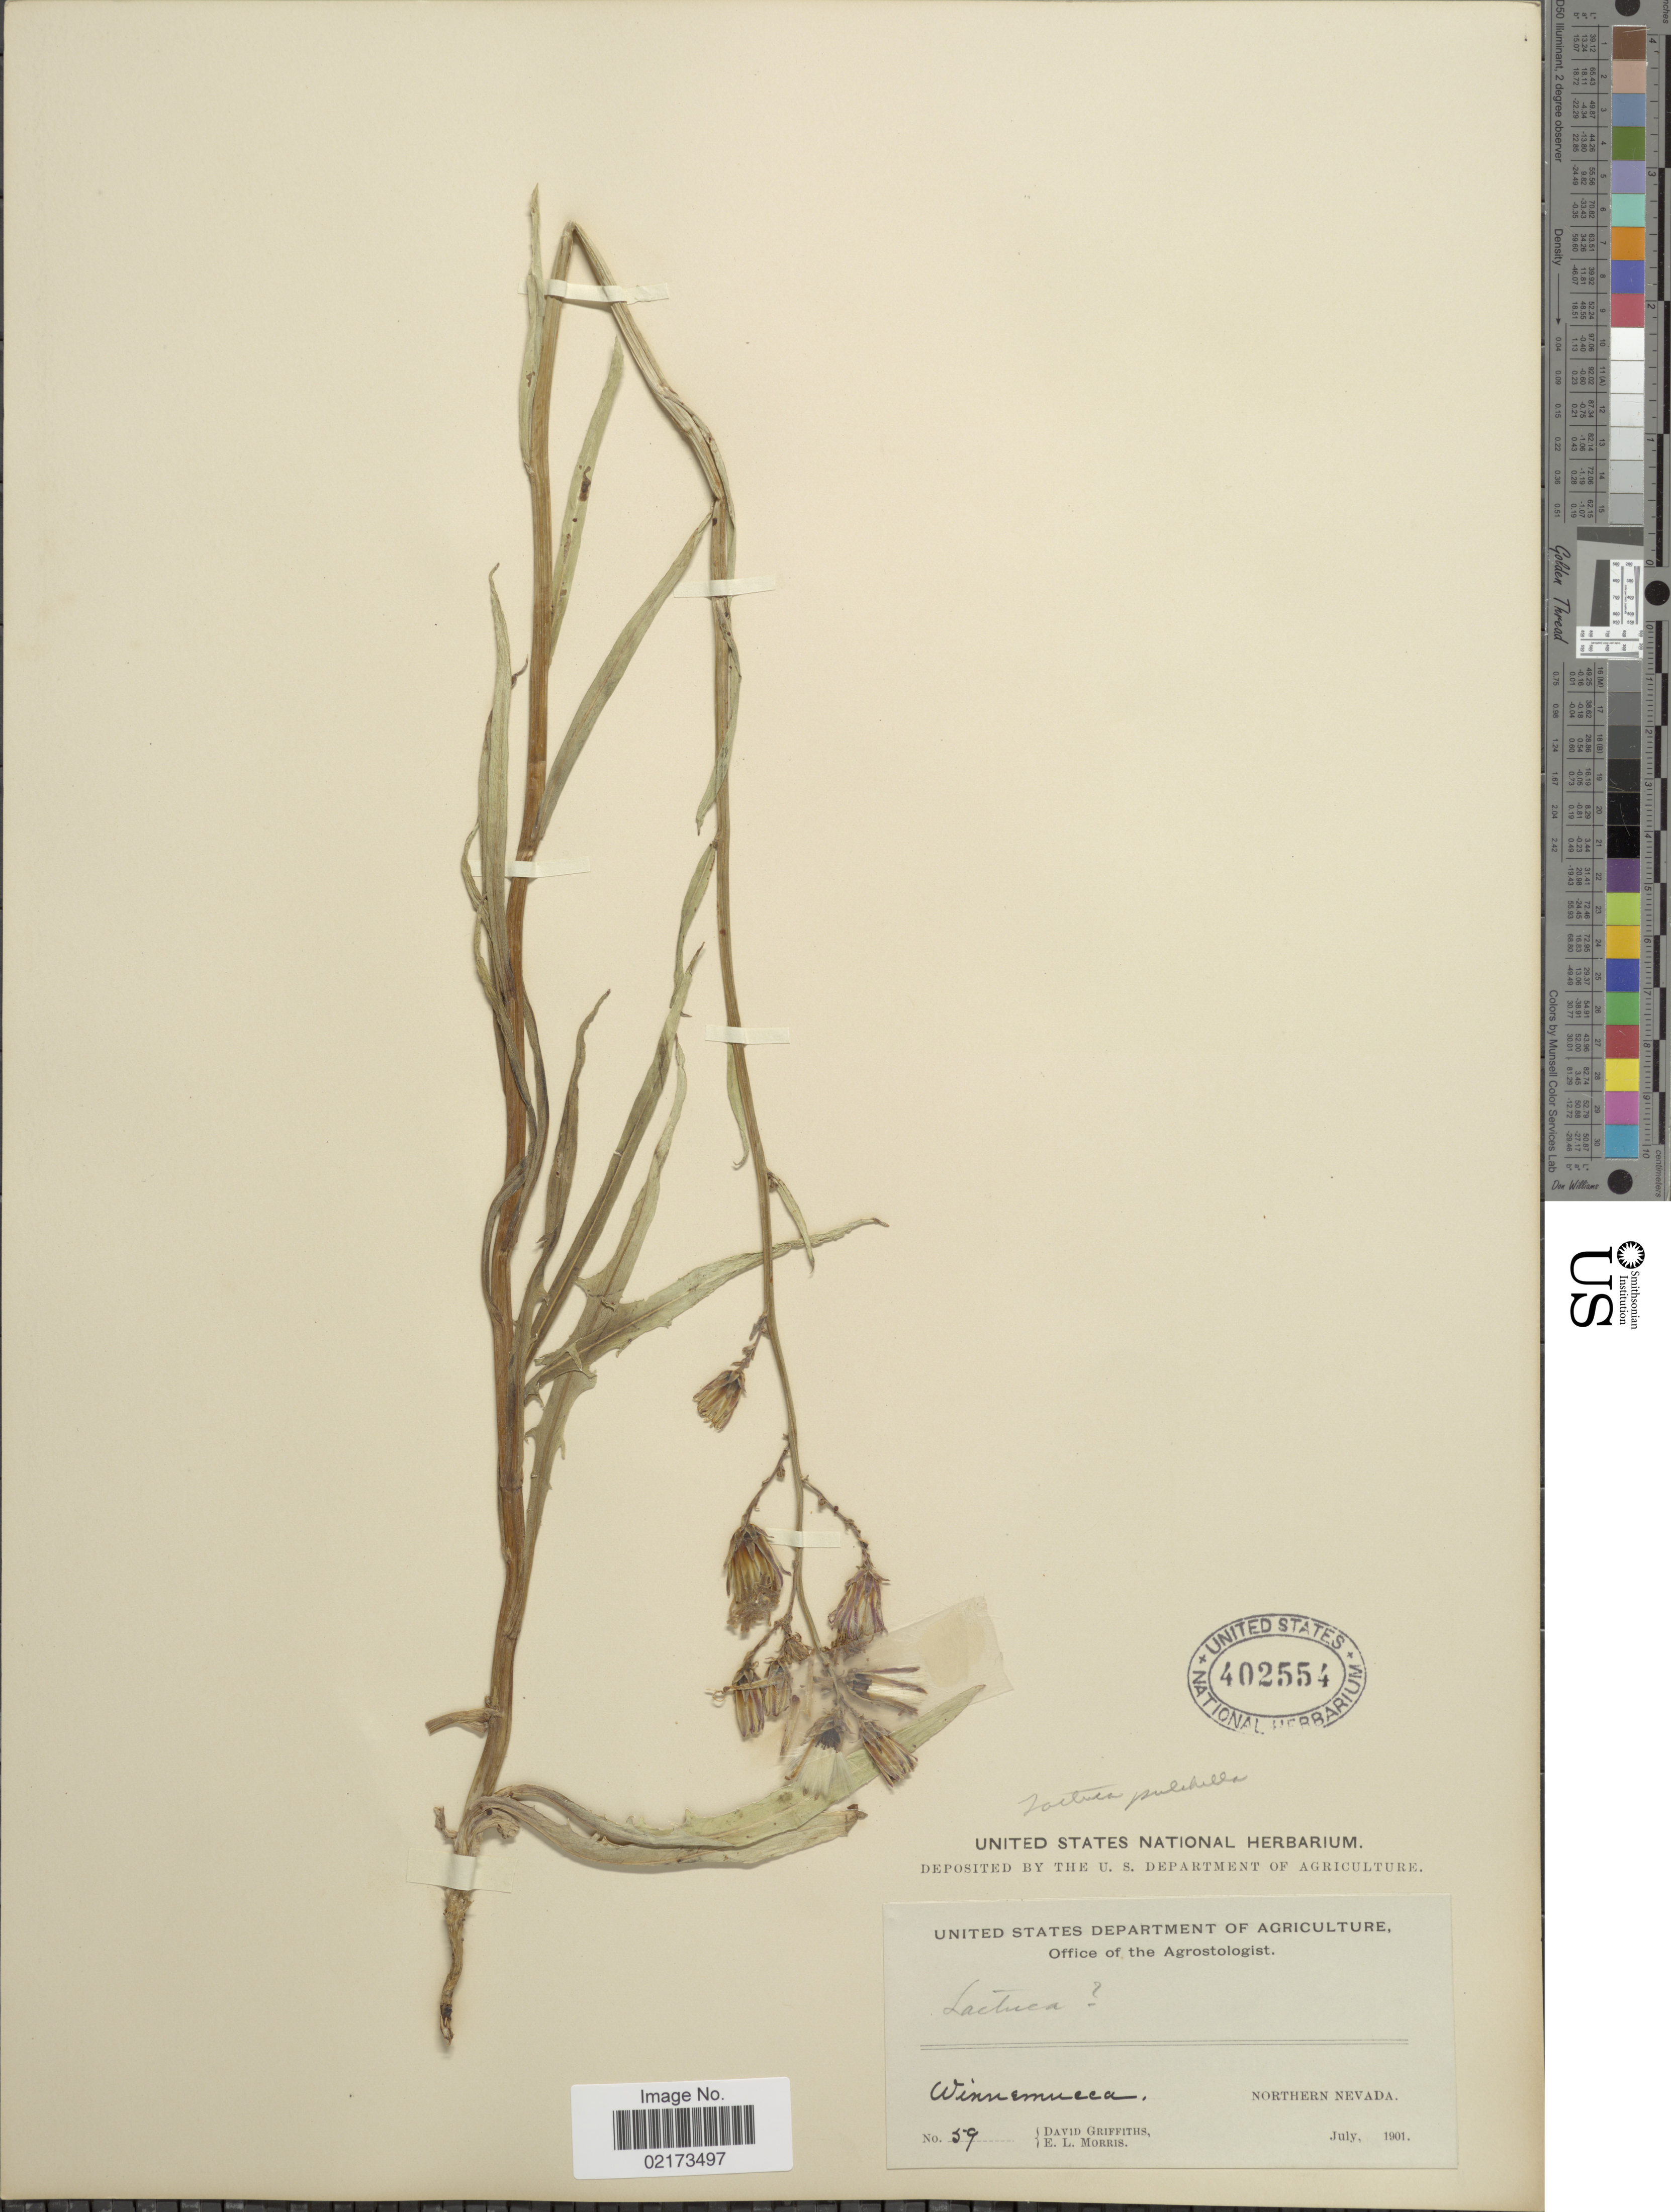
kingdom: Plantae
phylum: Tracheophyta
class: Magnoliopsida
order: Asterales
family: Asteraceae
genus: Lactuca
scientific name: Lactuca tatarica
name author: (L.) C.A. Mey.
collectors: D. Griffiths & E. Morris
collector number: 59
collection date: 1901-07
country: United States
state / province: Nevada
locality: Winnemucca, Northern Nevada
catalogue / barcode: US 402554